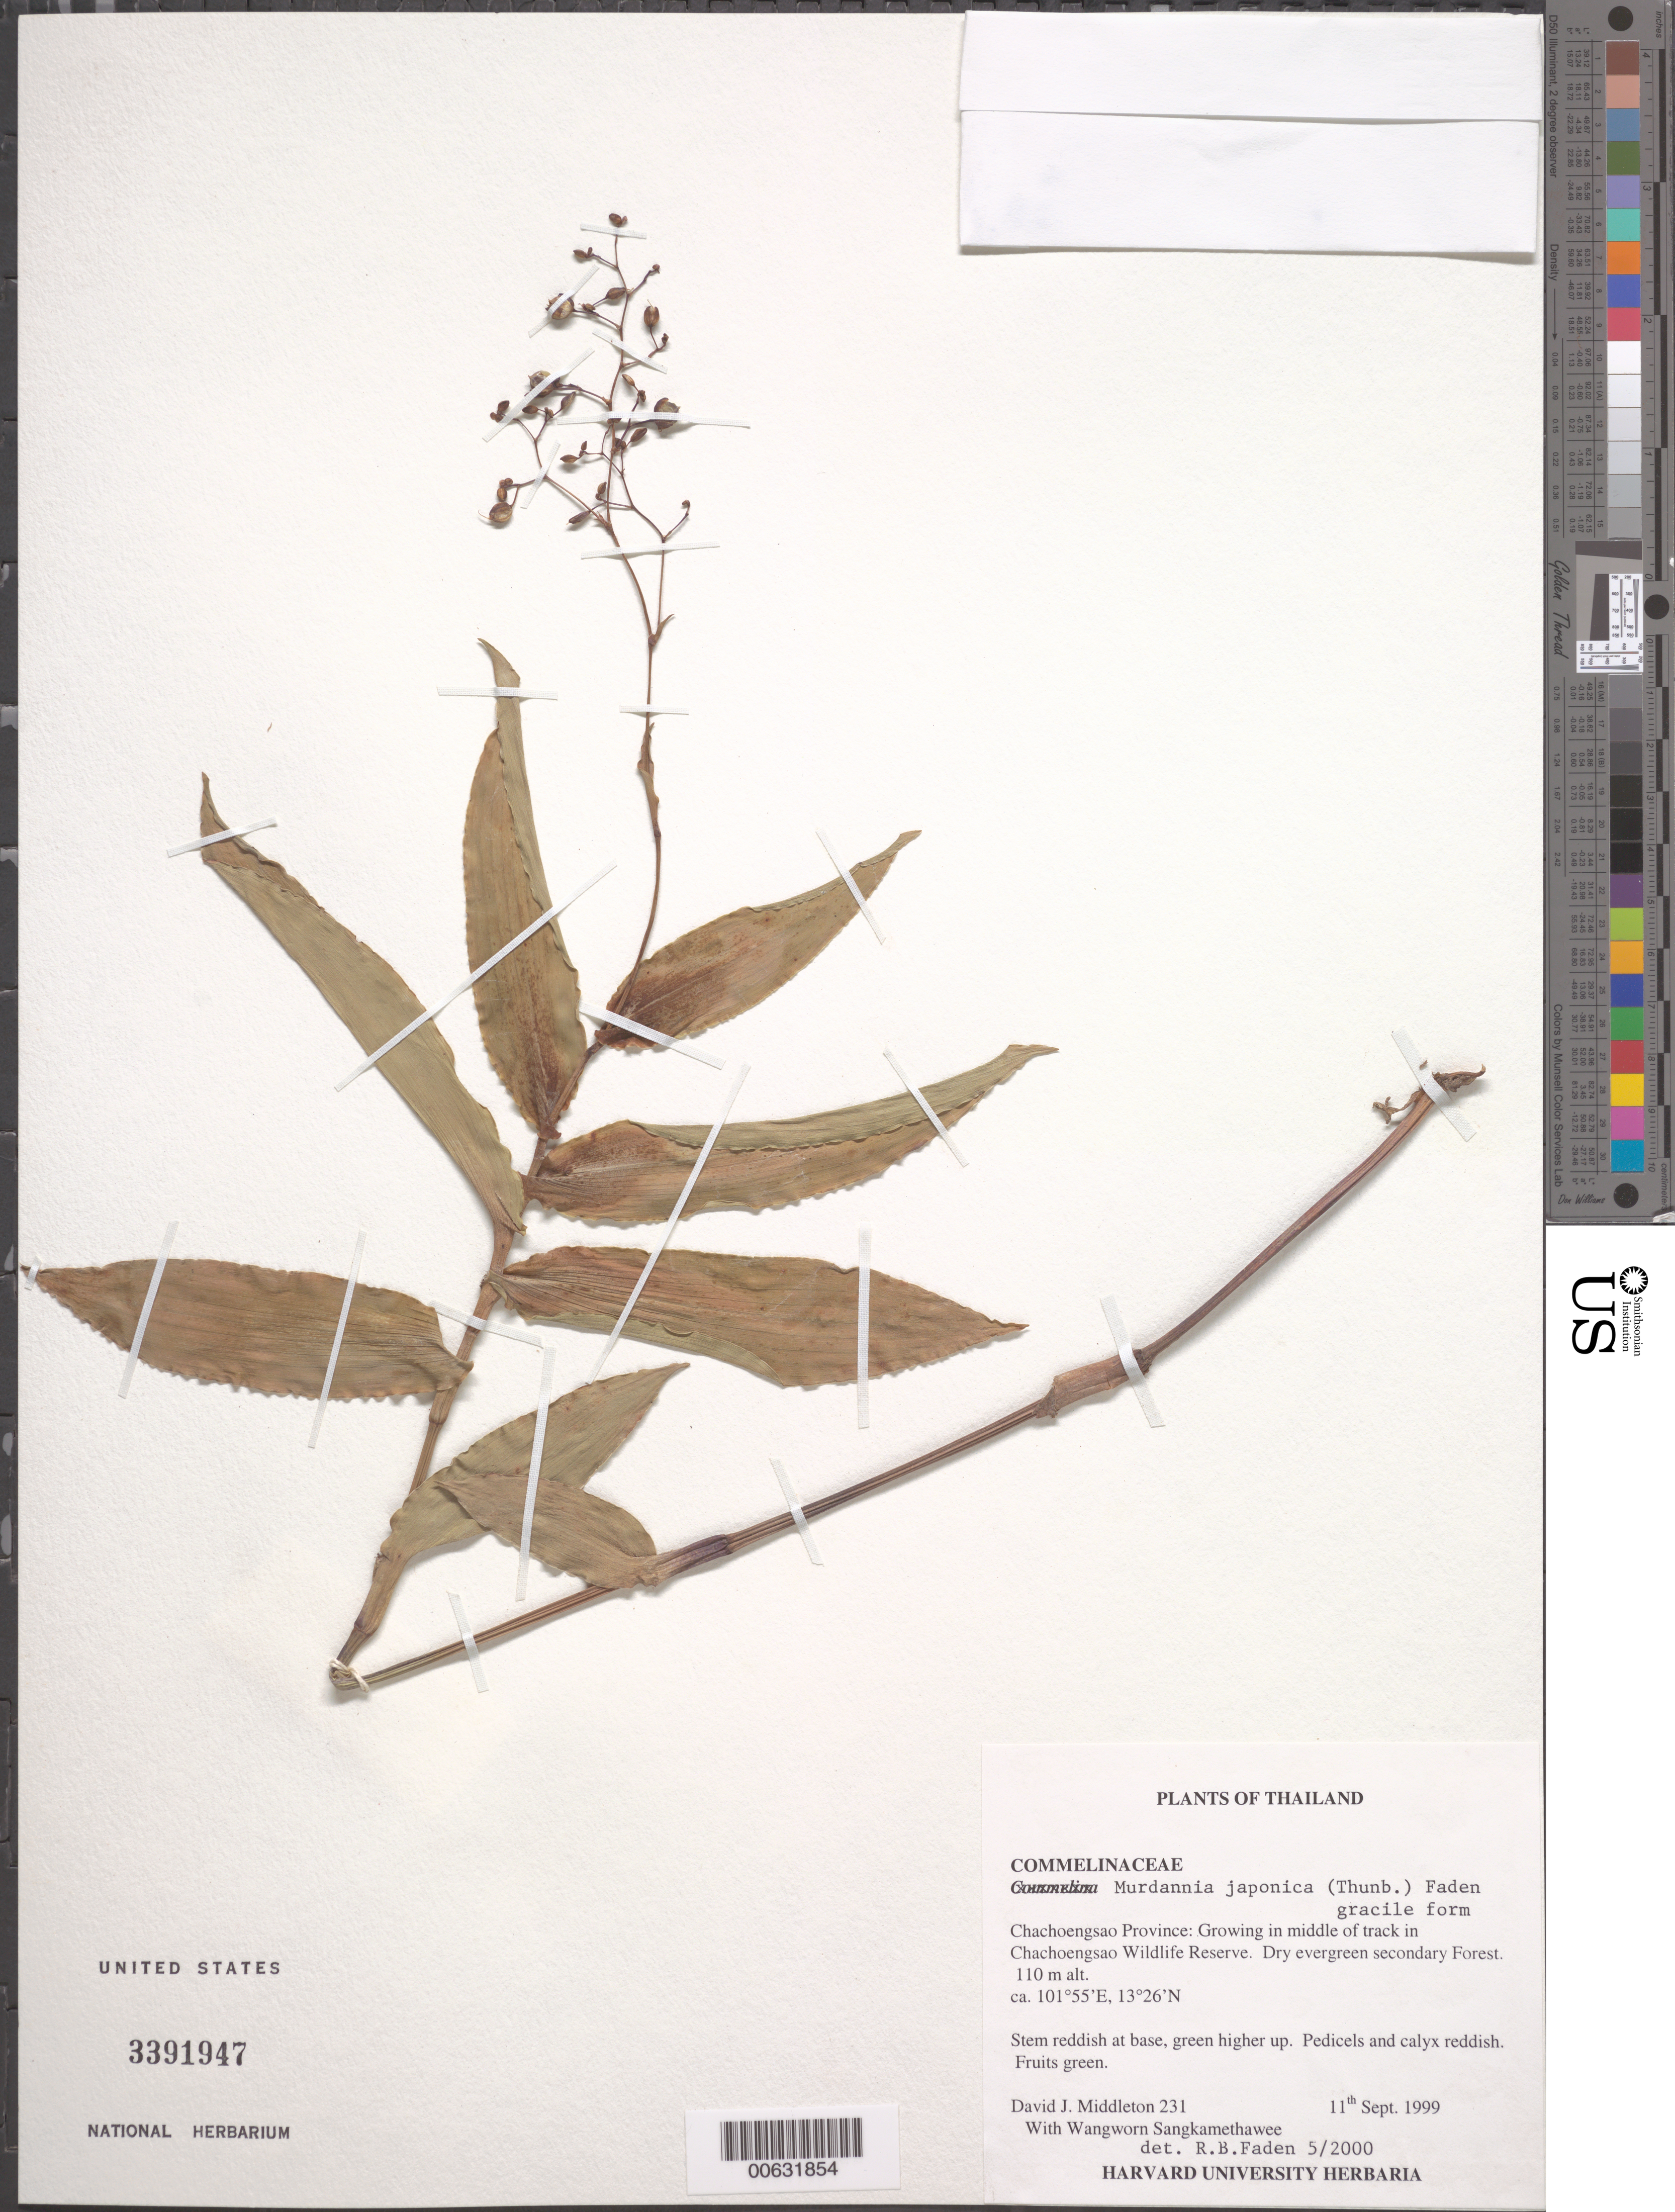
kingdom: Plantae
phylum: Tracheophyta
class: Liliopsida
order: Commelinales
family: Commelinaceae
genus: Murdannia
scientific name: Murdannia japonica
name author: (Thunb.) Faden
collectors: D. J. Middleton & W. Sangkamethawee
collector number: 231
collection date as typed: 11 Sep 1999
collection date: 1999-09-11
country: Thailand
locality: Chachoengsao wildlife reserve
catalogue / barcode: US 3391947